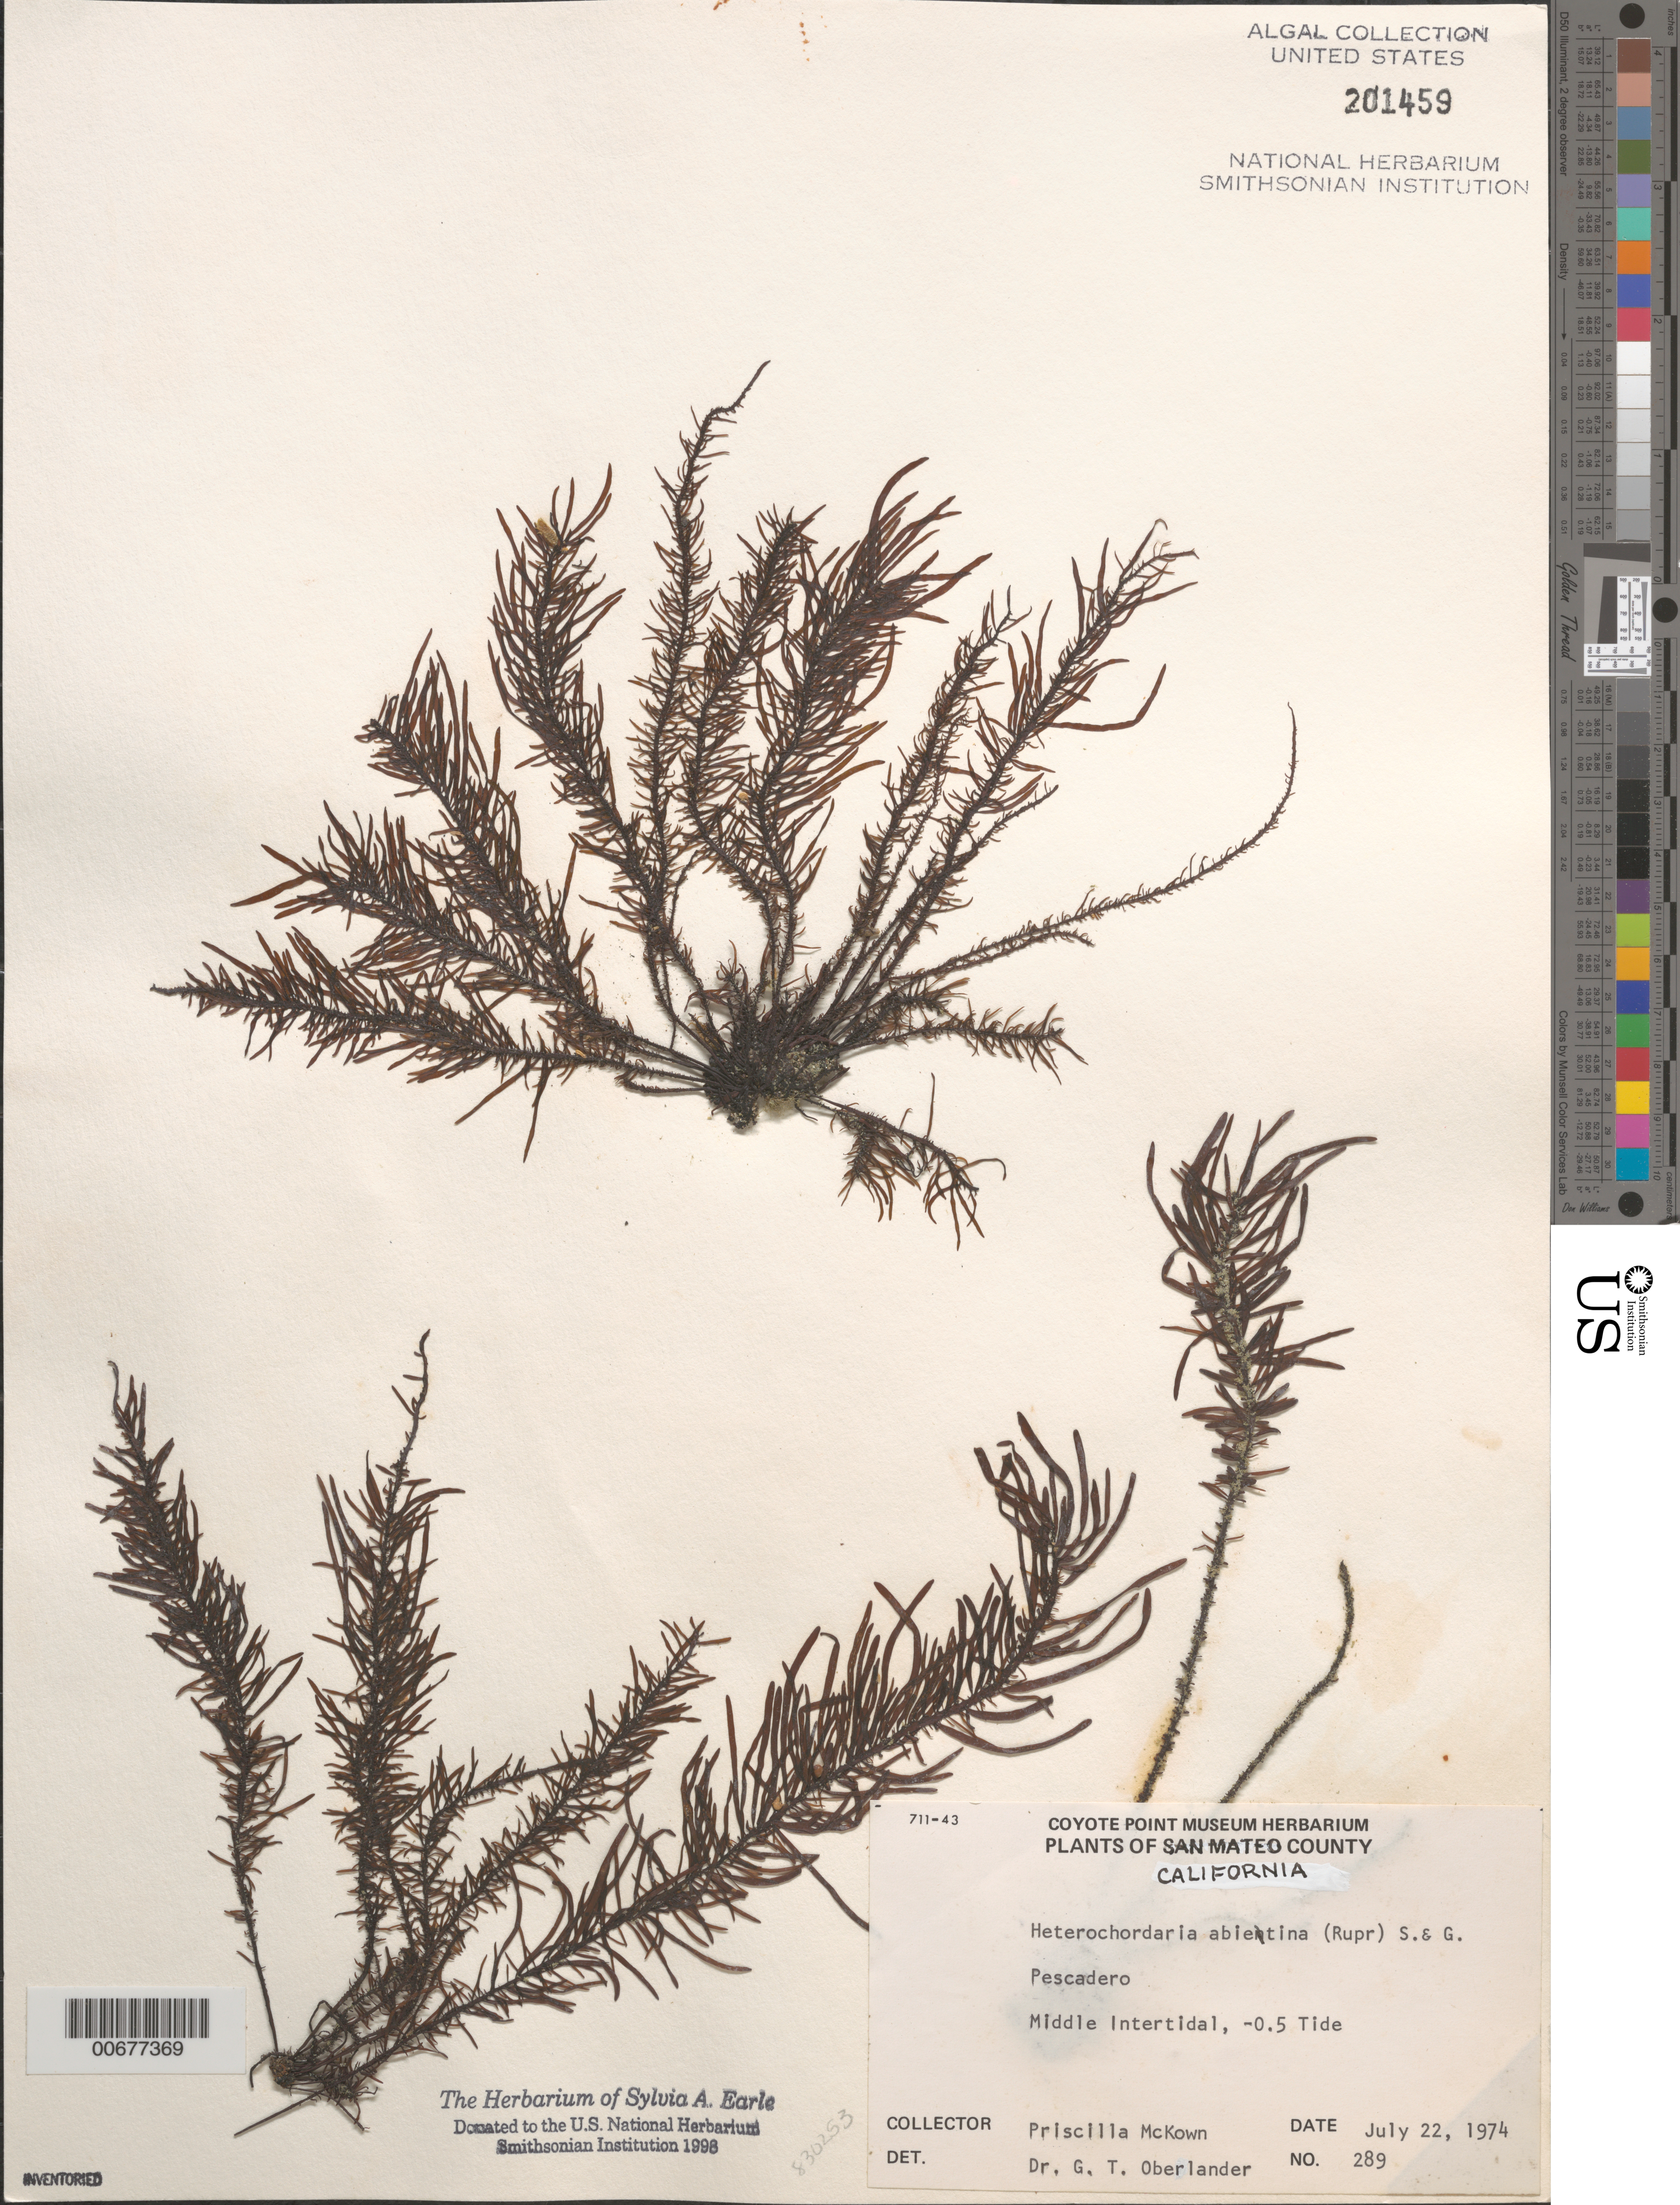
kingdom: Chromista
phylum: Ochrophyta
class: Phaeophyceae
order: Ectocarpales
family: Chordariaceae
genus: Analipus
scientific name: Analipus japonicus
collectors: P. McKown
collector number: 289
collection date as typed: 22 Jul 1974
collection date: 1974-07-22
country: United States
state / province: California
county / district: San Mateo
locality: Pescadero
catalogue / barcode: US 201459